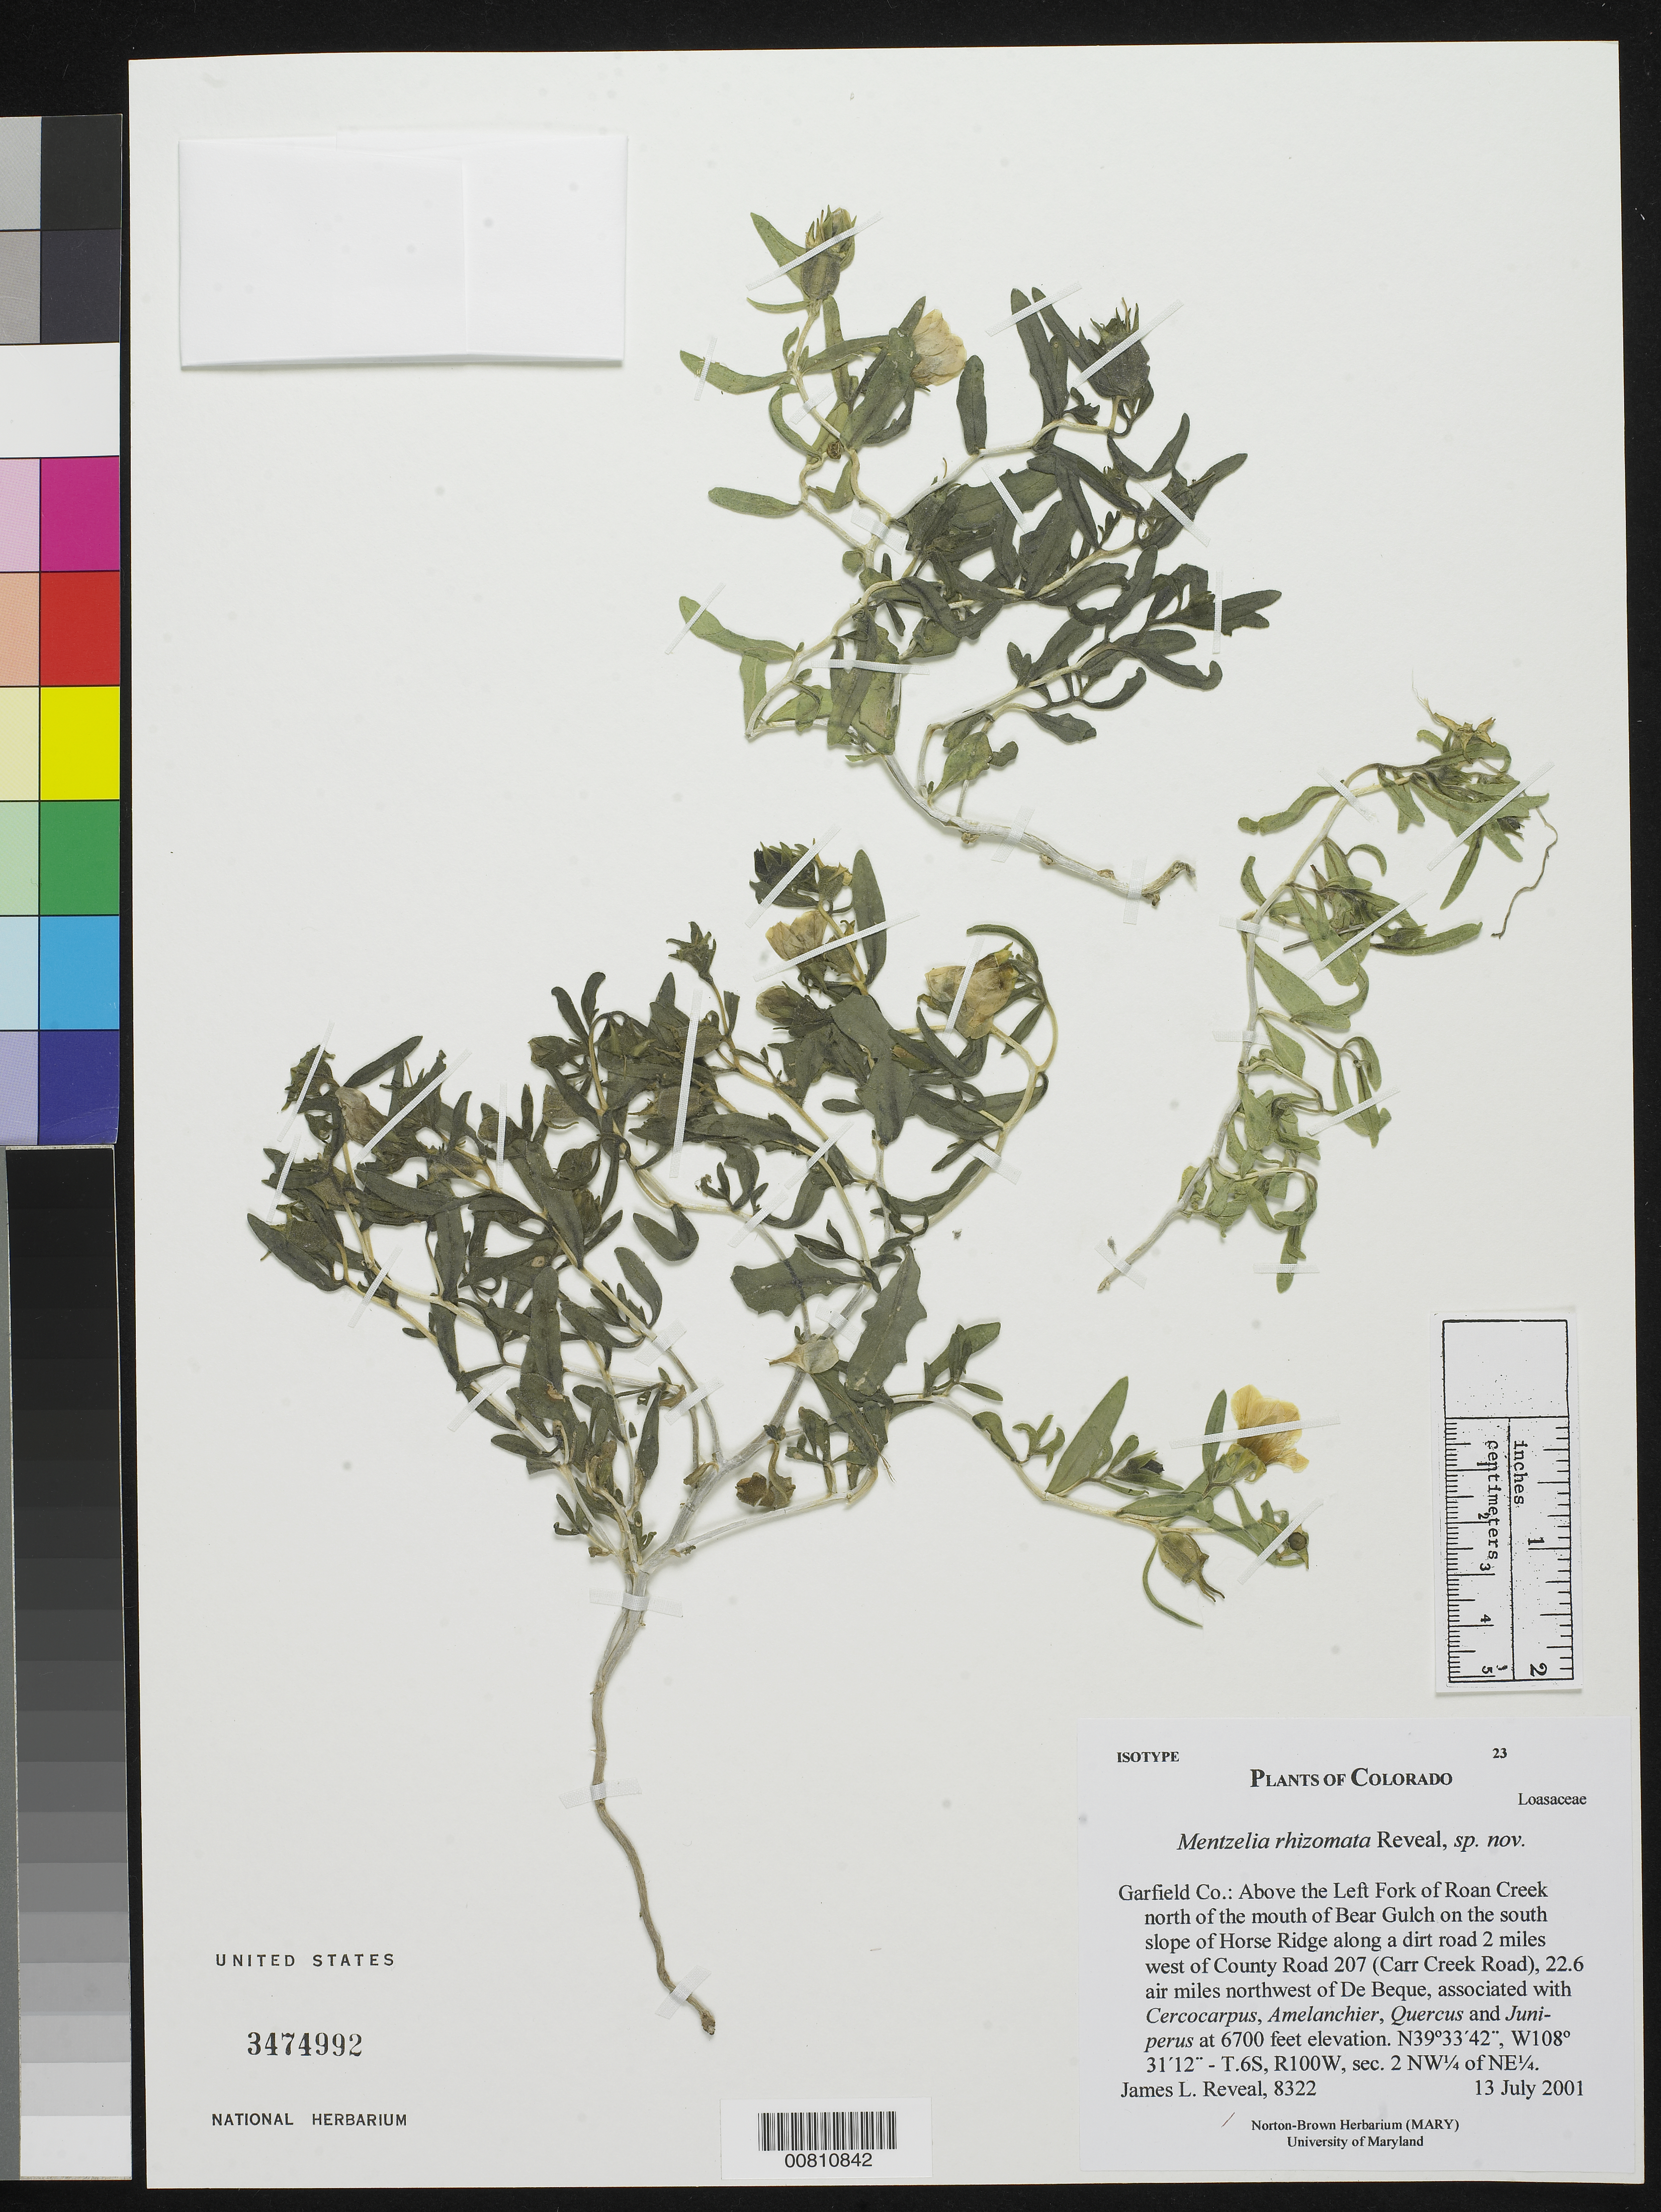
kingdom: Plantae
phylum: Tracheophyta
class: Magnoliopsida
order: Cornales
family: Loasaceae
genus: Mentzelia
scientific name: Mentzelia rhizomata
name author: Reveal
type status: Isotype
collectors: J. L. Reveal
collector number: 8322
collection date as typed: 13 Jul 2001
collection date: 2001-07-13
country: United States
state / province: Colorado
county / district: Garfield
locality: Garfield Co.: above the Left Fork of Roan Creek north of the mouth of Bear Gulch on the south slope of Horse Ridge along a dirt road 2 miles west of County Road 207 (Carr Creek Road), 22.6 air miles northwest of De Beque.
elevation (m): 2042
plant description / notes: Holotype at NY.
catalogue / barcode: US 3474992